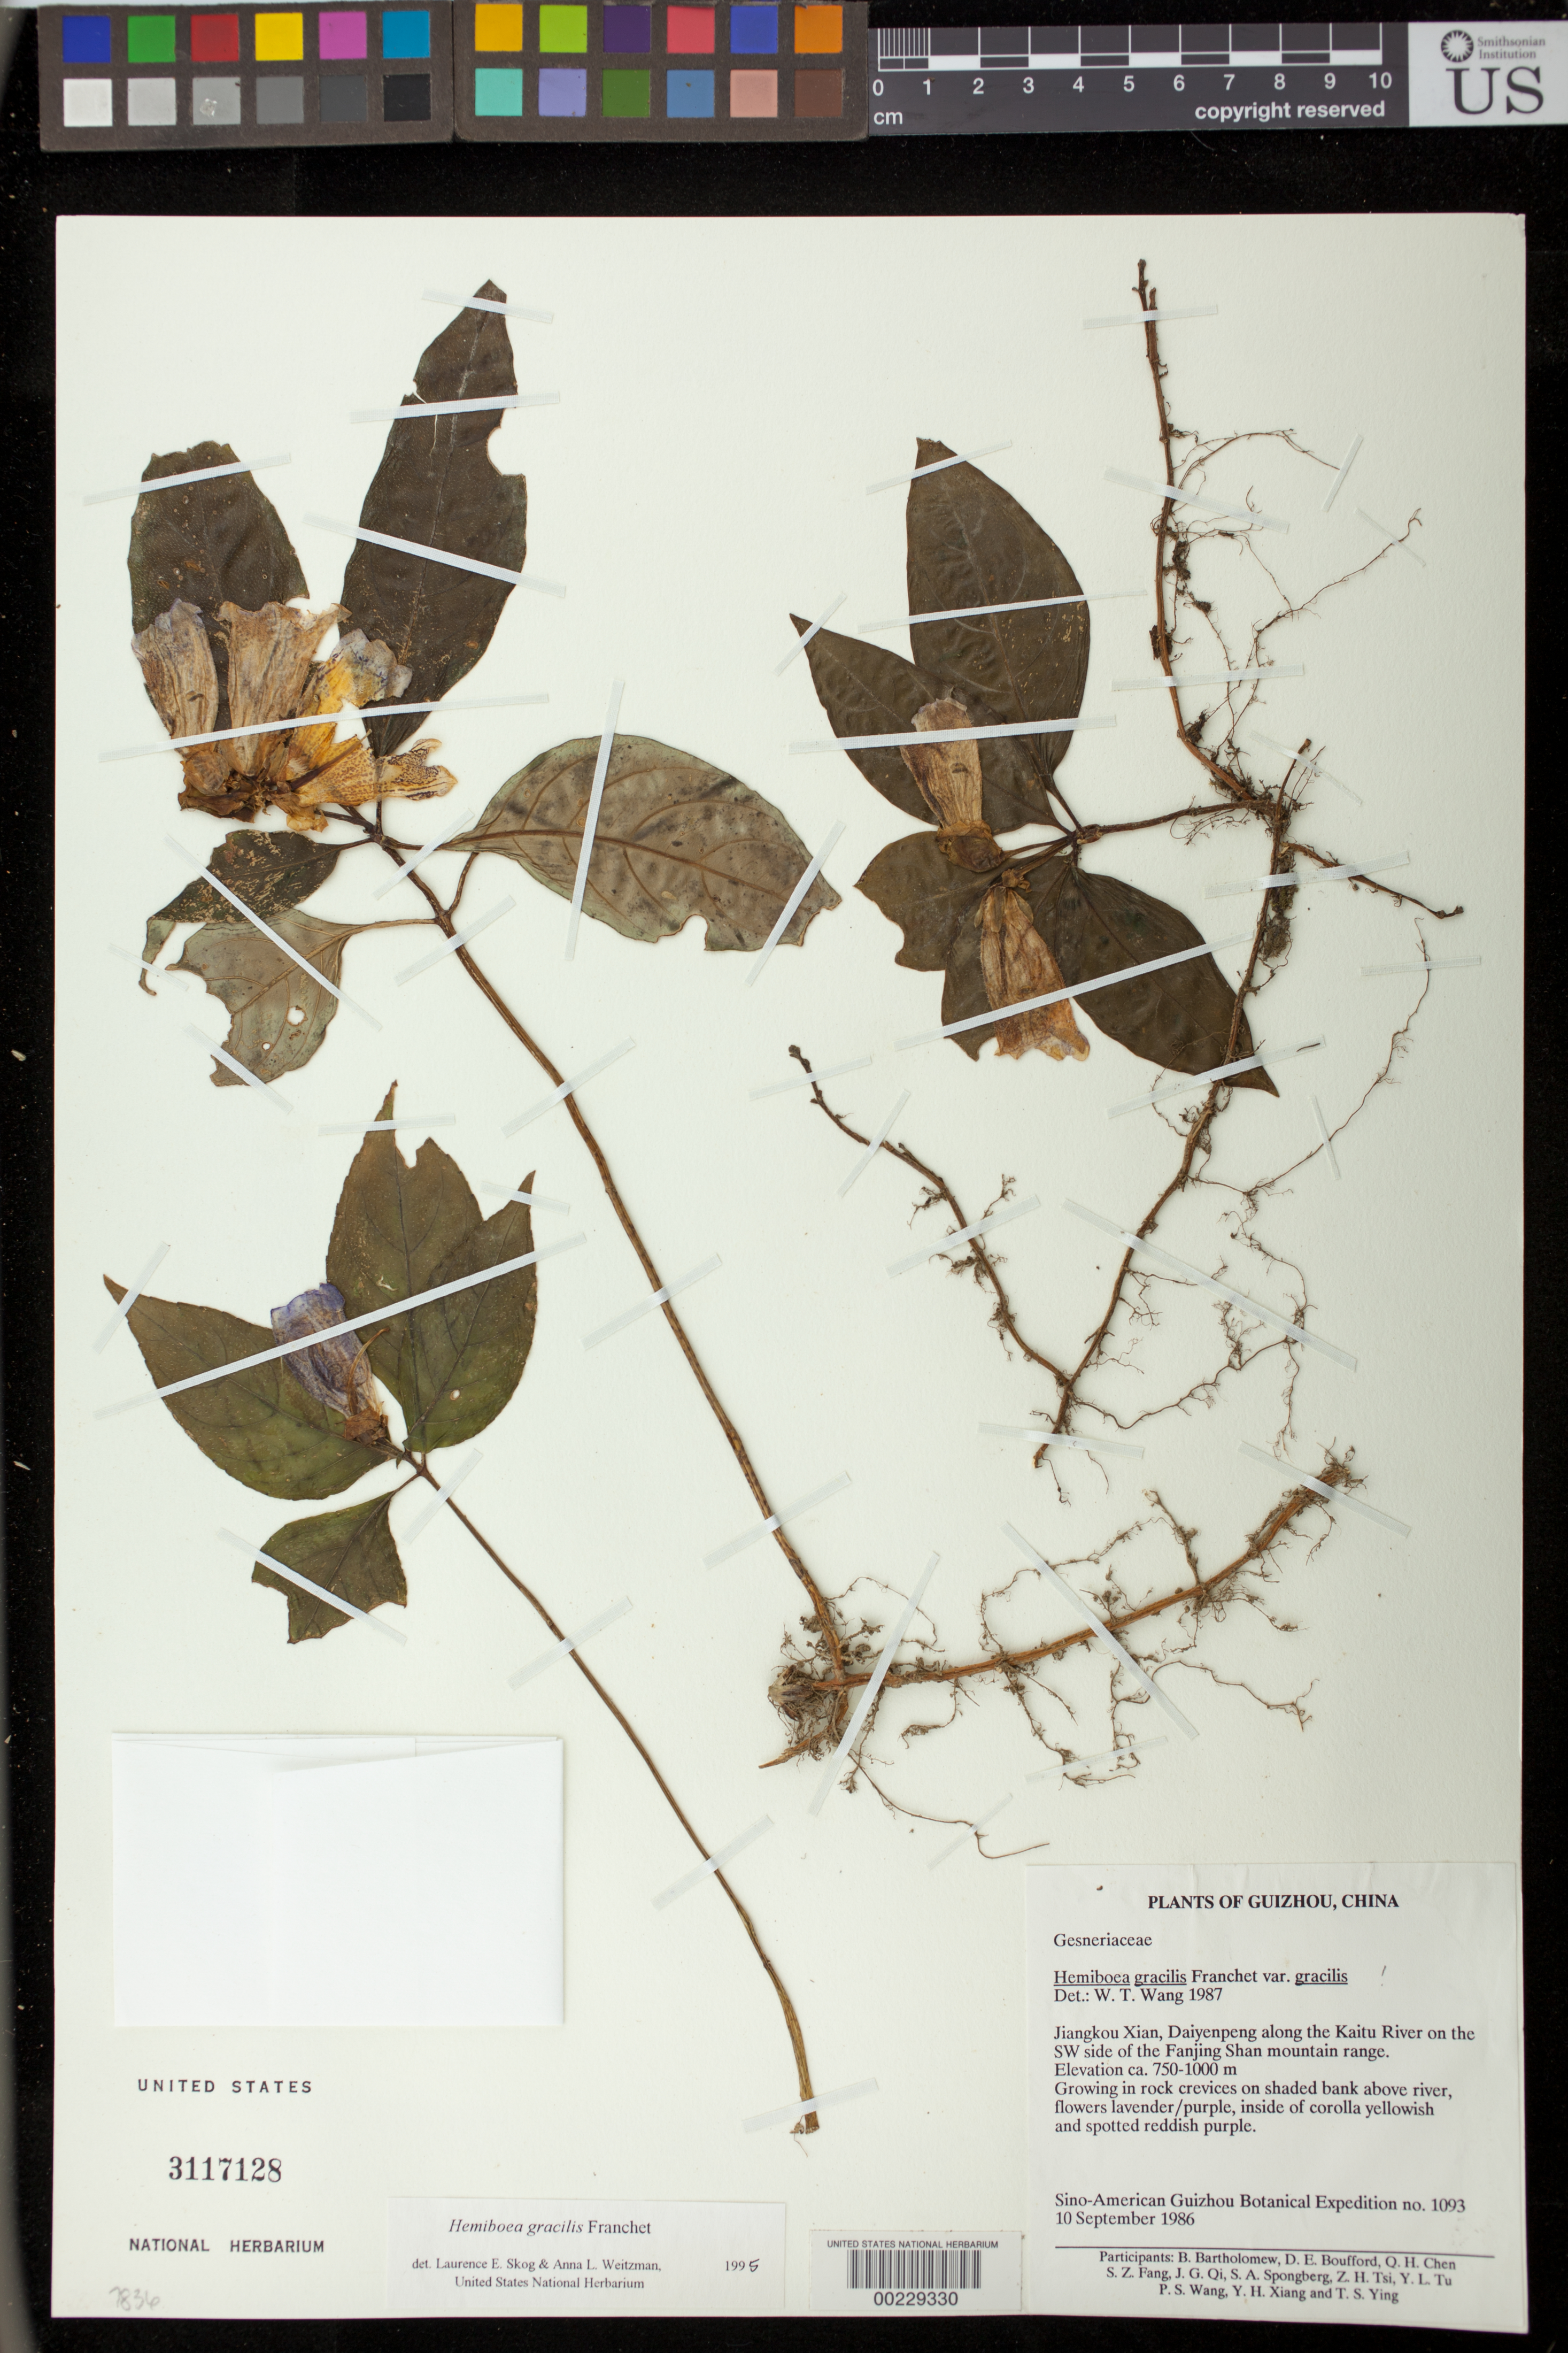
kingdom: Plantae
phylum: Tracheophyta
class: Magnoliopsida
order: Lamiales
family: Gesneriaceae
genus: Hemiboea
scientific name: Hemiboea gracilis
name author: Franch.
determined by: Wang, W. T.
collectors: Sino-Amer. Guizhou Bot. Exped.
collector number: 1093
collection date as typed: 10 Sep 1986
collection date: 1986-09-10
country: China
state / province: Guizhou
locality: Jiangkou xian, daiyenpeng along the kaitu river on the sw side of the fanjing shan mountain range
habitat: Growing in rock crevices on shaded bank above river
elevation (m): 750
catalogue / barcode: US 3117128